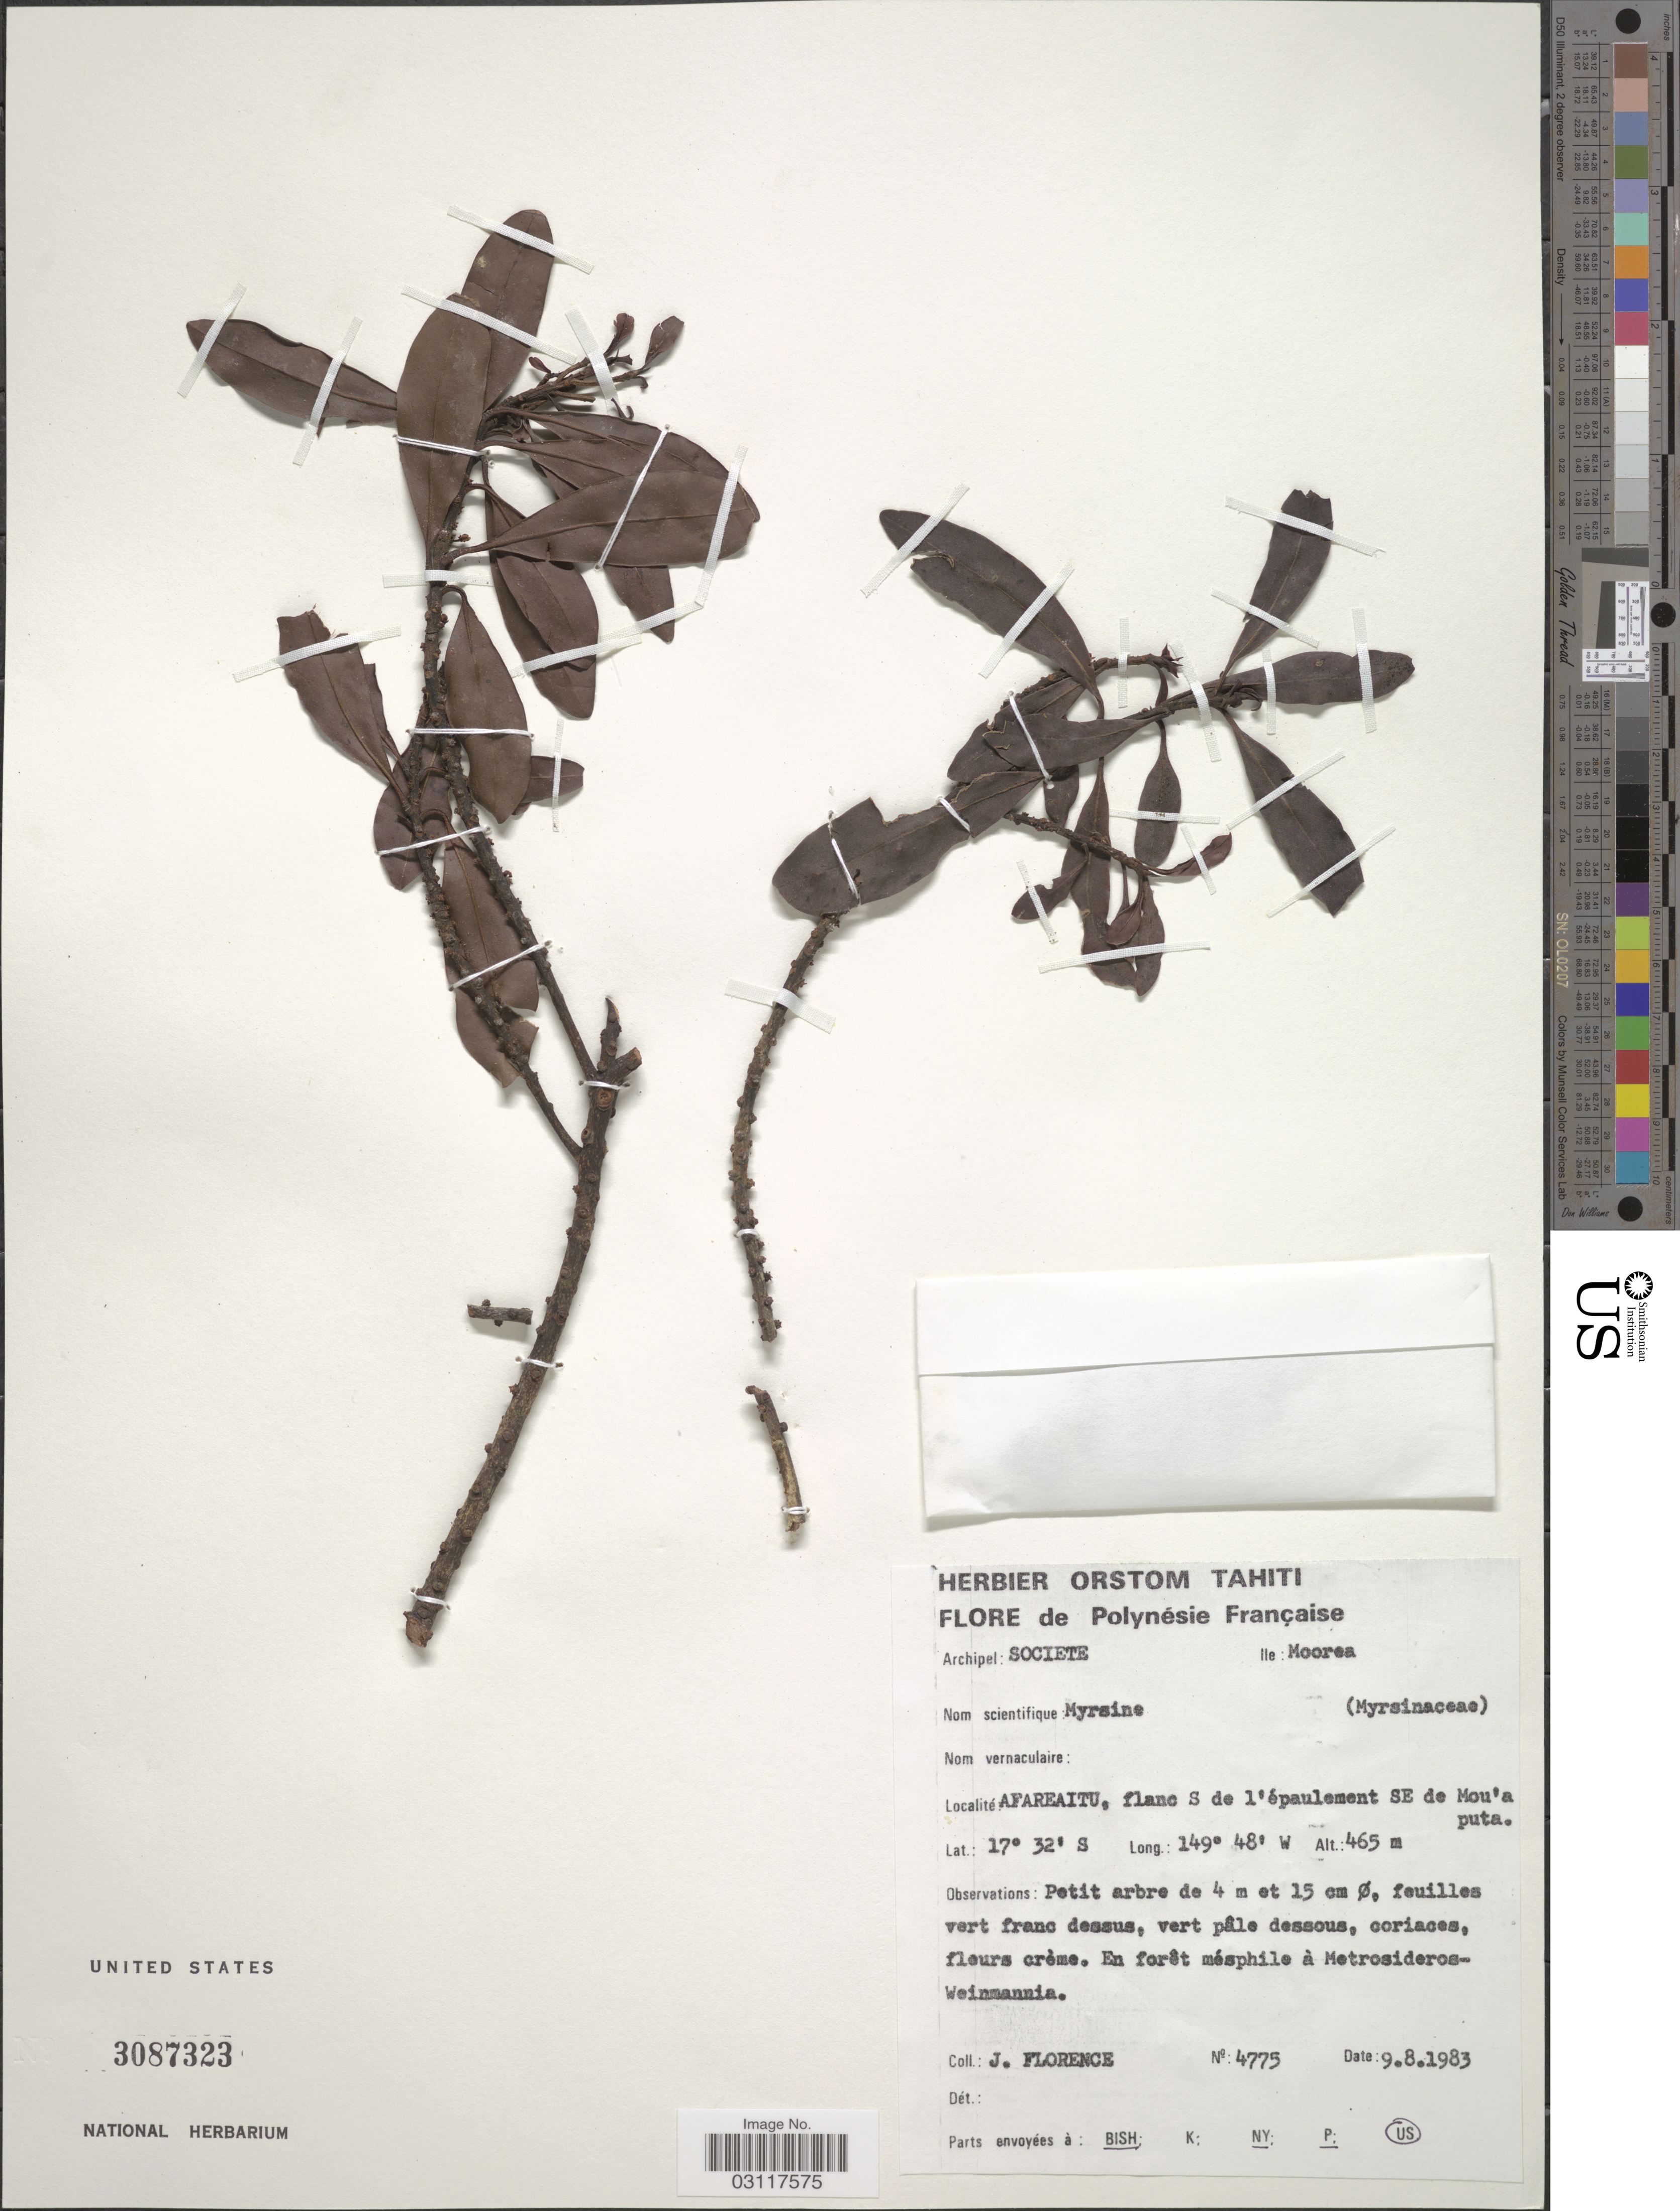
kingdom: Plantae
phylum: Tracheophyta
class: Magnoliopsida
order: Ericales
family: Primulaceae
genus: Myrsine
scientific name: Myrsine sp.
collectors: J. Florence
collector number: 4775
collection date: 1983-08-09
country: French Polynesia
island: Moorea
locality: Archipel: Societe, Ile: Moorea, Afareaitu, flanc S de l'épaulement SE de Mou'a puta.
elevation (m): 465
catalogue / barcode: US 3087323